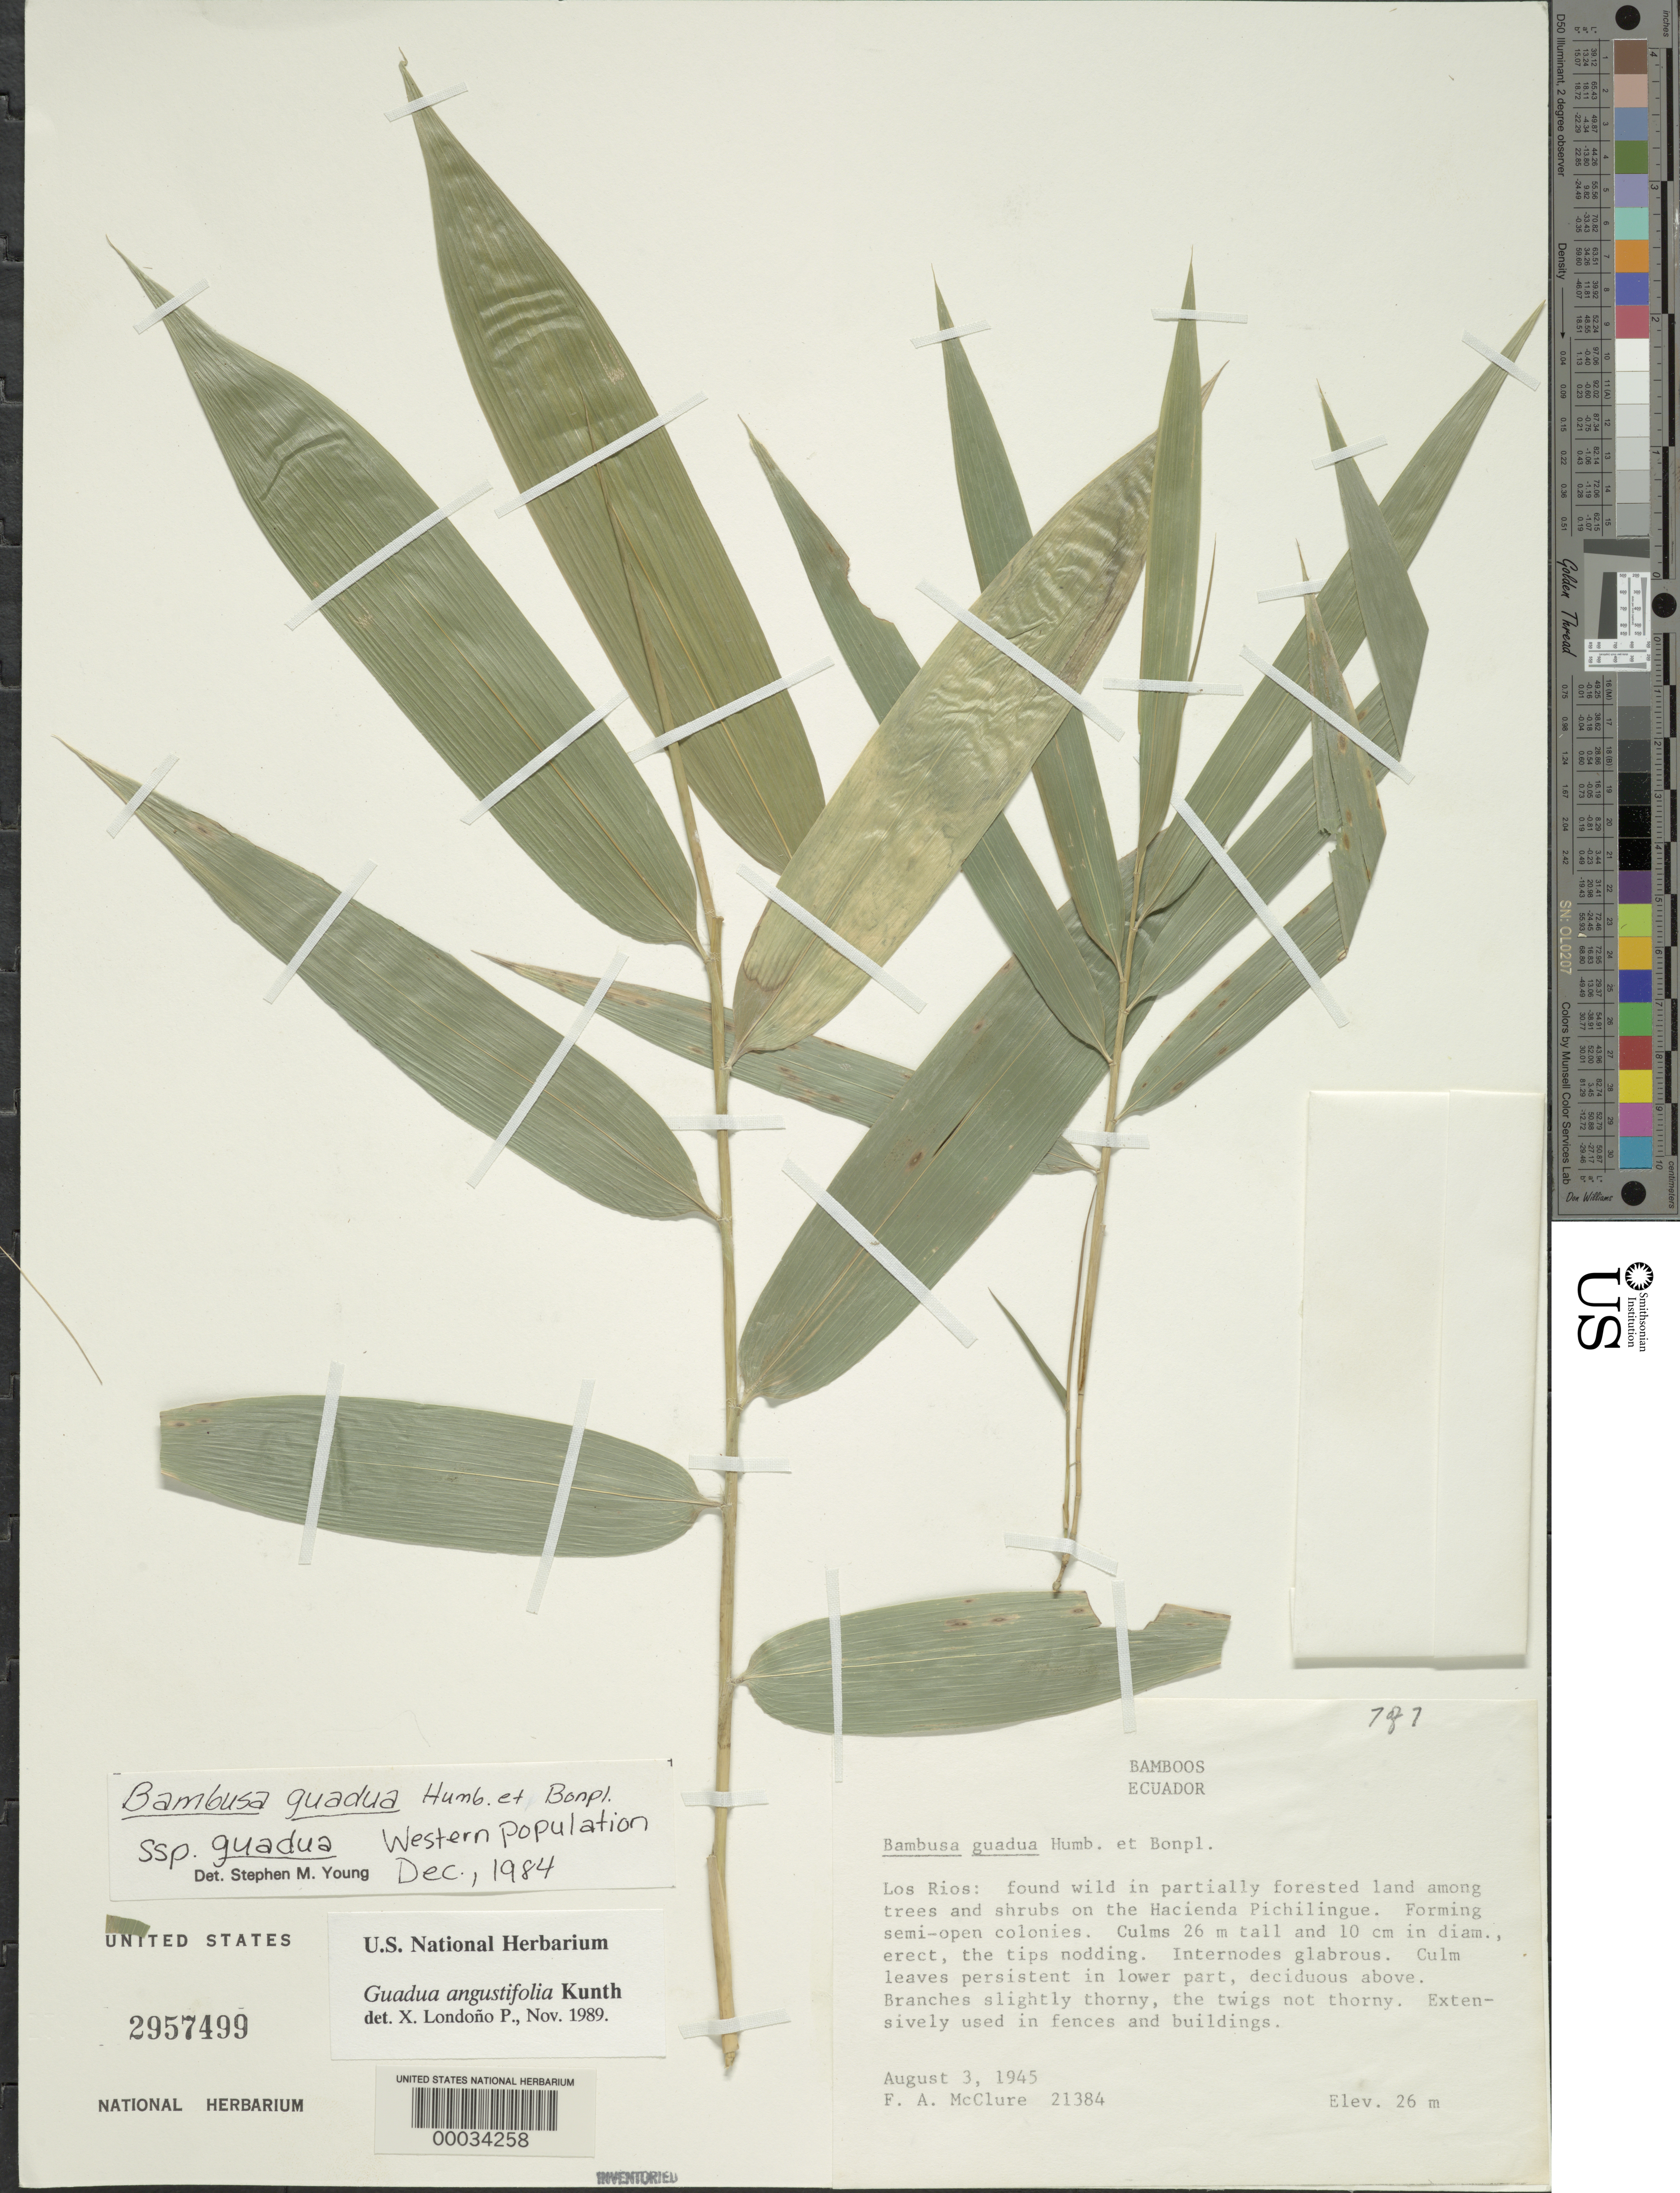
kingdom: Plantae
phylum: Tracheophyta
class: Liliopsida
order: Poales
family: Poaceae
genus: Guadua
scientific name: Guadua angustifolia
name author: Kunth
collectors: F. A. McClure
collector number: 21384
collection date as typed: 03 Aug 1945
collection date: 1945-08-03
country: Ecuador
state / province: Los Ríos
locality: Hacienda pichilingue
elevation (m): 26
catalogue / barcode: US 2957499